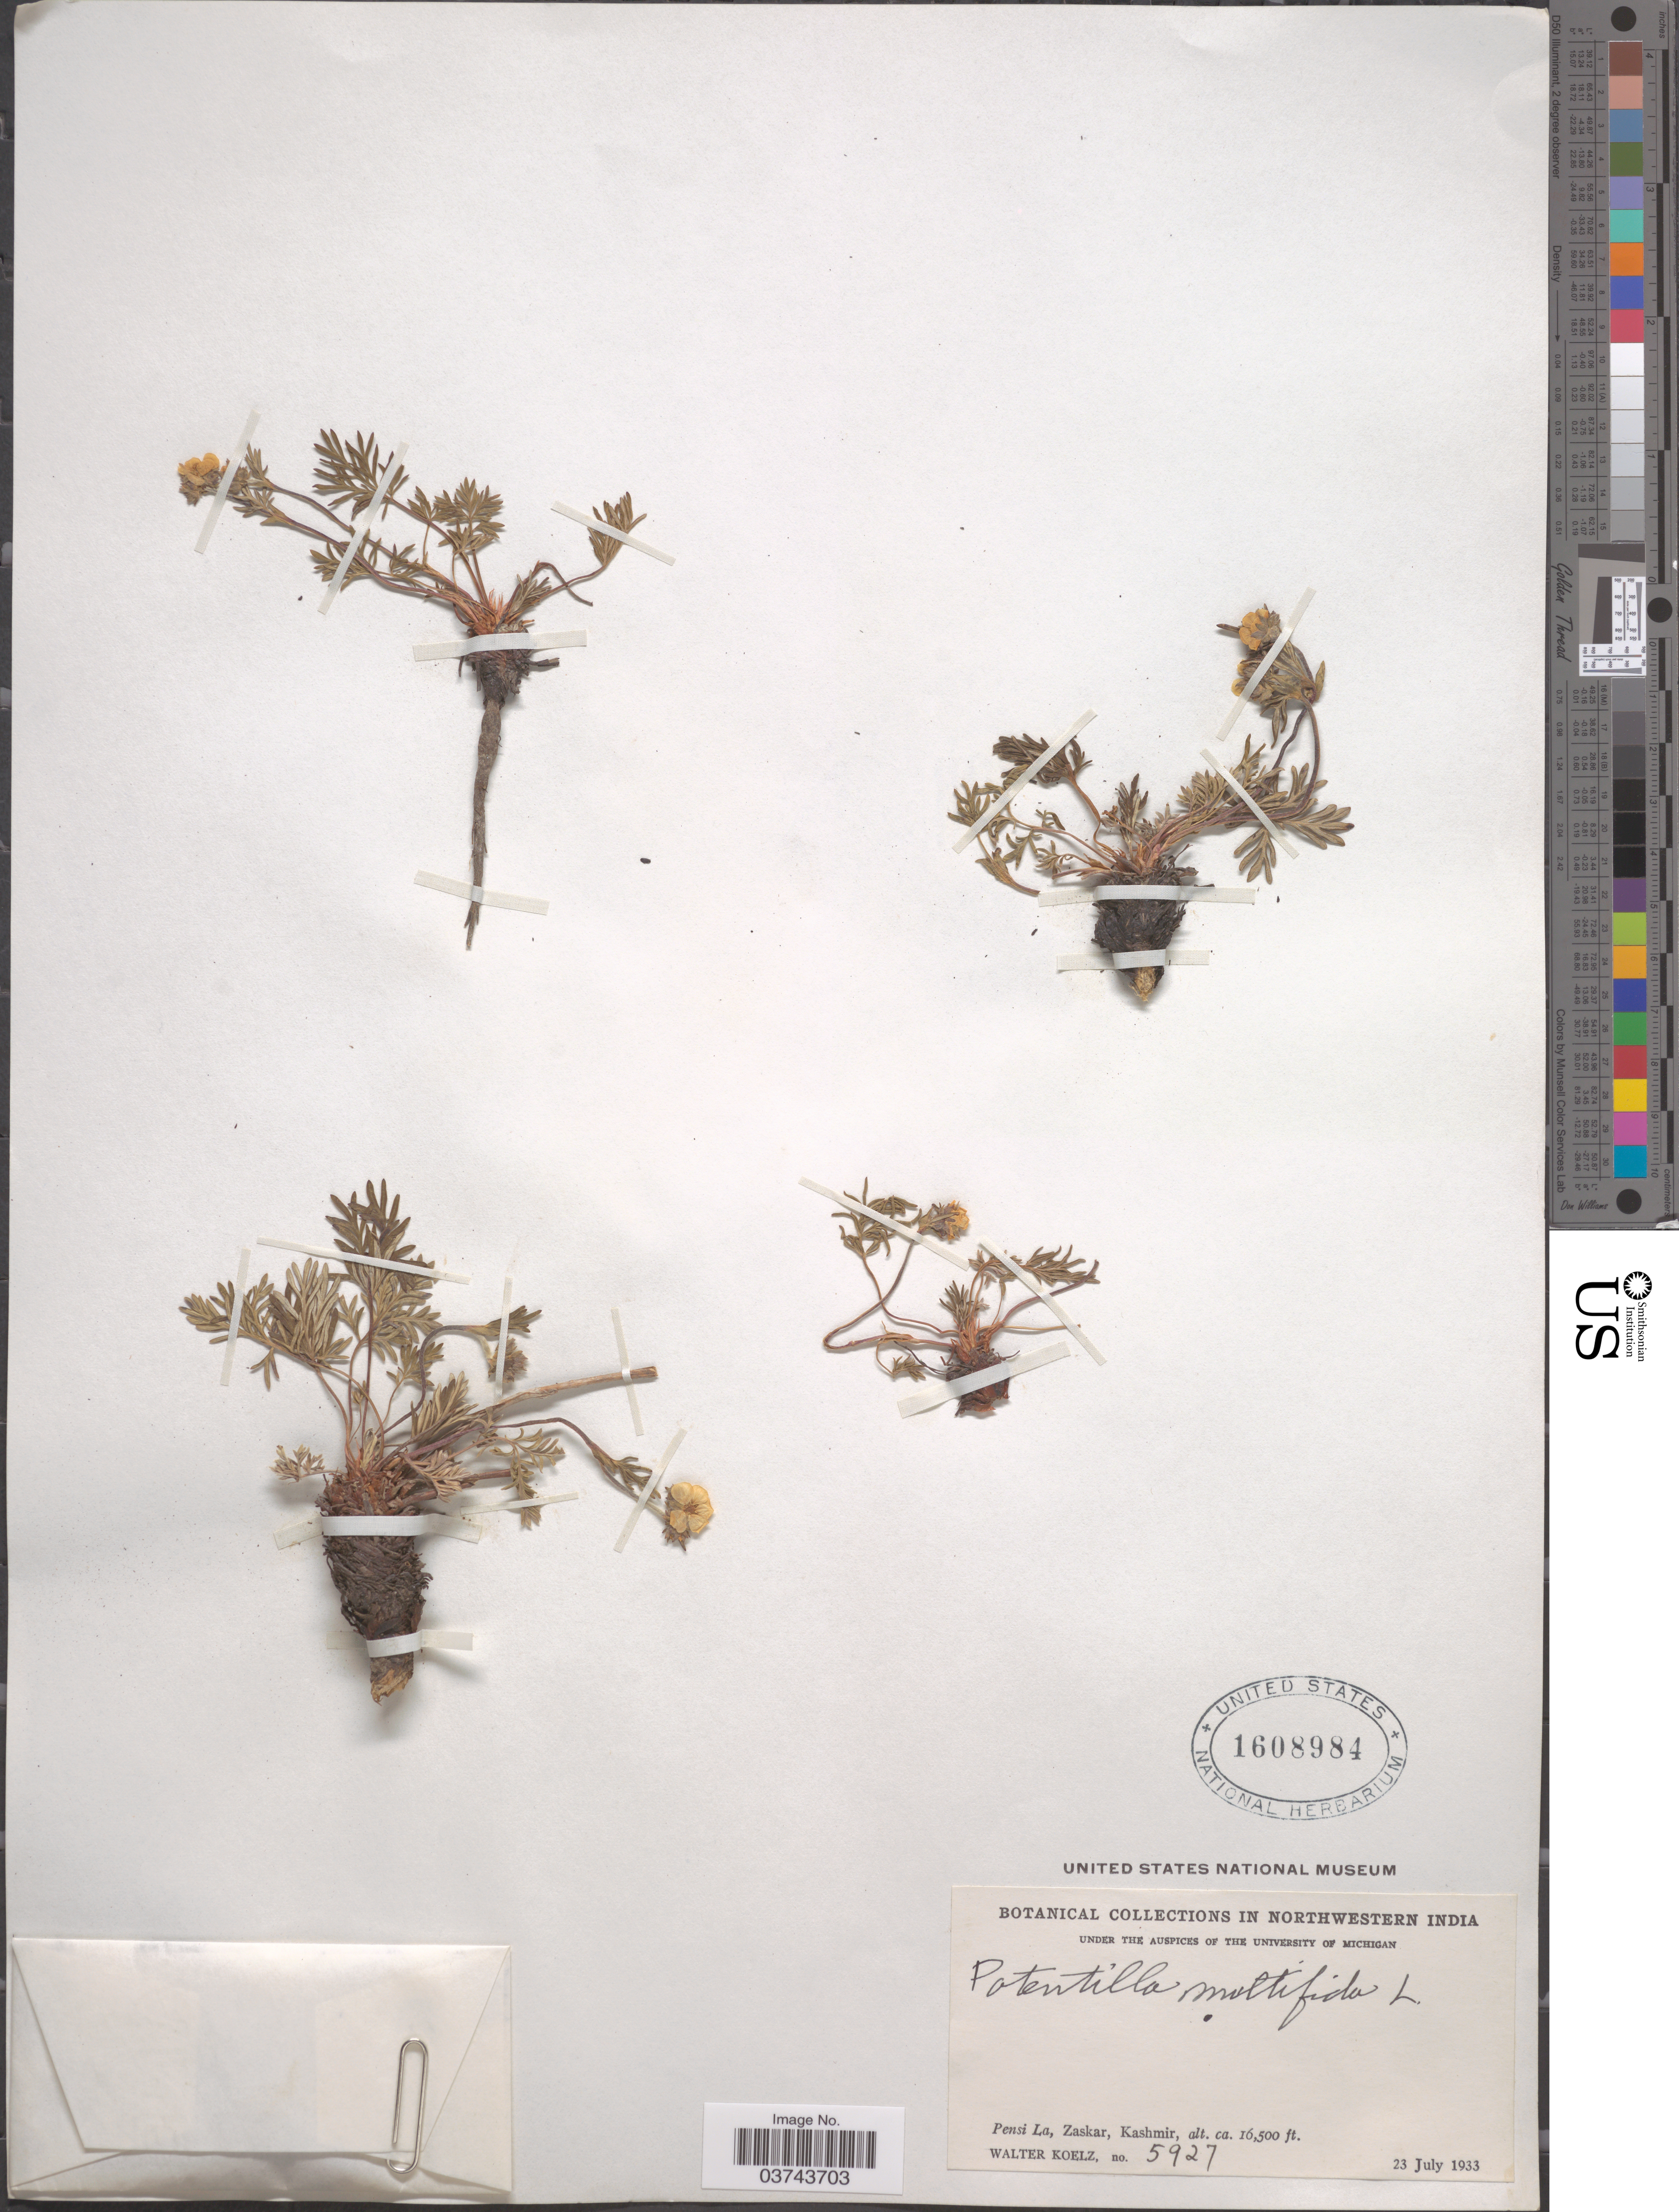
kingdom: Plantae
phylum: Tracheophyta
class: Magnoliopsida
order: Rosales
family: Rosaceae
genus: Potentilla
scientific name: Potentilla multifida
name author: L.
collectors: W. N. Koelz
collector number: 5927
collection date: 1933-07-23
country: India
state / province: Jammu and Kashmir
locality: Northwestern India. Pensi La, Zaskar, Kashmir.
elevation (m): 5029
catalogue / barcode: US 1608984